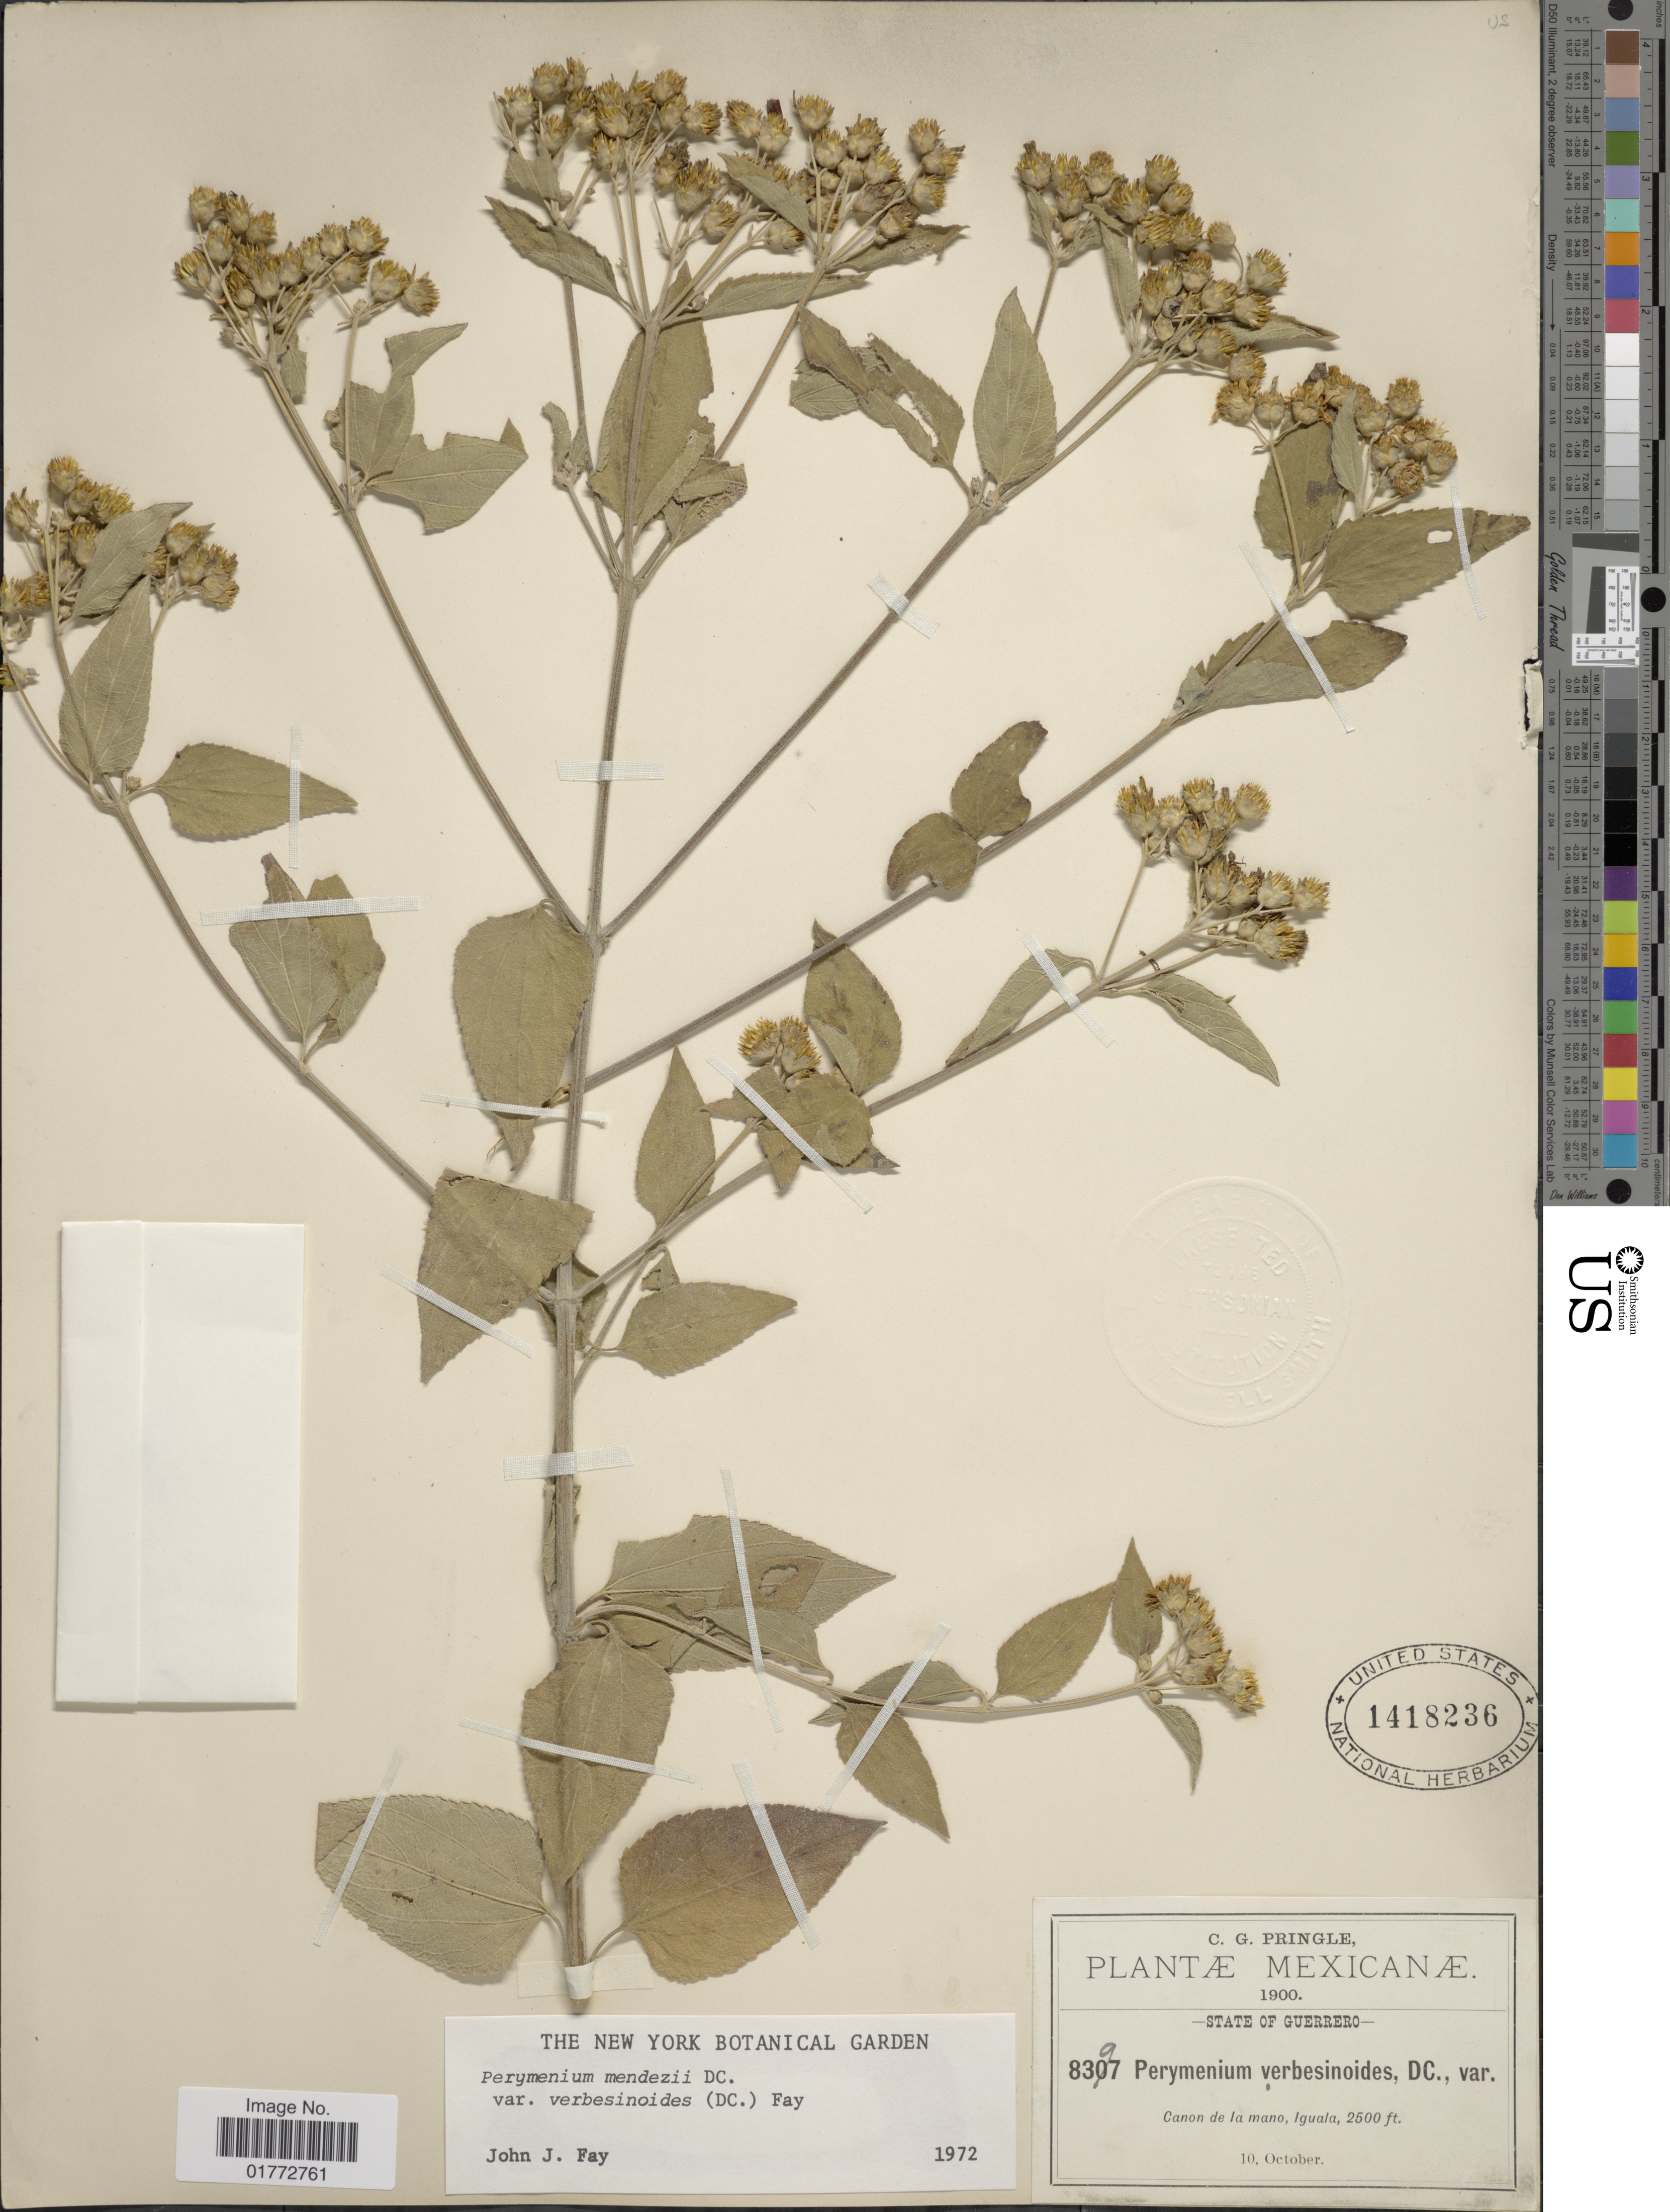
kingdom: Plantae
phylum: Tracheophyta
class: Magnoliopsida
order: Asterales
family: Asteraceae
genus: Perymenium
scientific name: Perymenium mendezii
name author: DC.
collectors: C. G. Pringle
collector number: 8397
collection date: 1900-10-10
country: Mexico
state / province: Guerrero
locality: Caon de la mano, Iguala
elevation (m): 762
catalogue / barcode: US 1418236